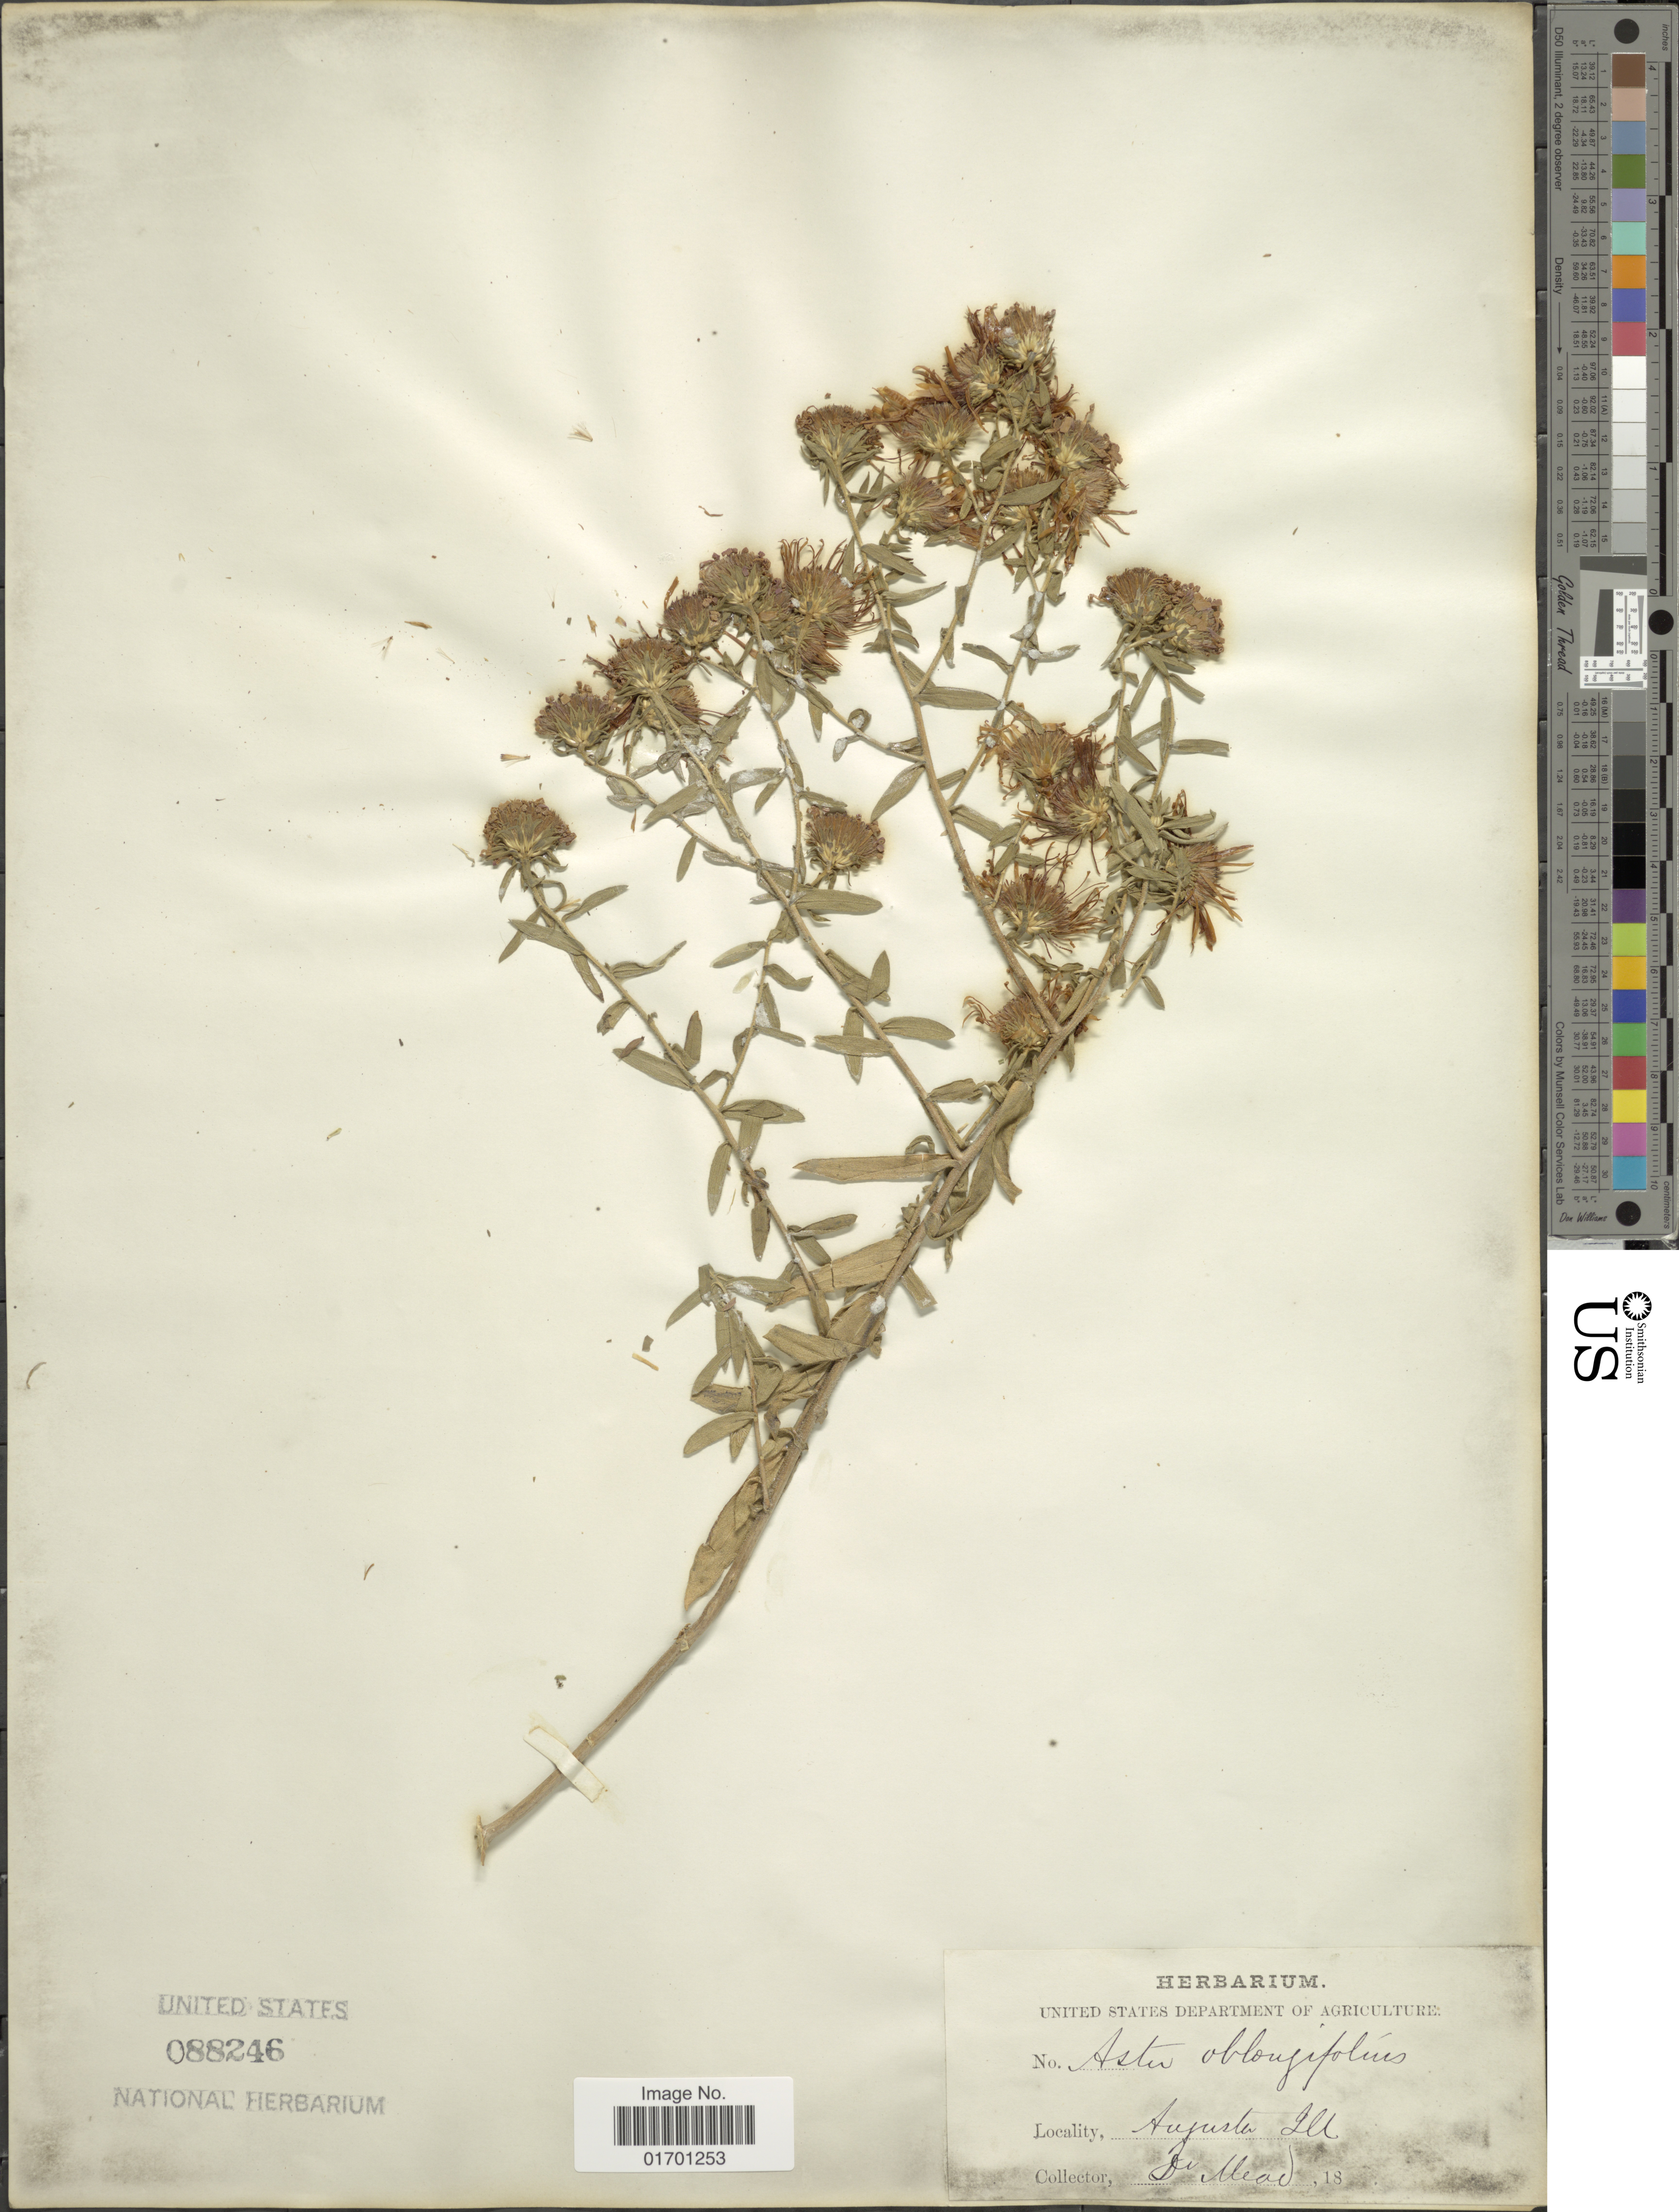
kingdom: Plantae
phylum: Tracheophyta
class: Magnoliopsida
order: Asterales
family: Asteraceae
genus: Symphyotrichum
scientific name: Symphyotrichum oblongifolium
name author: (Nutt.) G.L. Nesom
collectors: -. Mead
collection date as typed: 18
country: United States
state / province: Illinois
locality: Augusta.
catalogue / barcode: US 88246